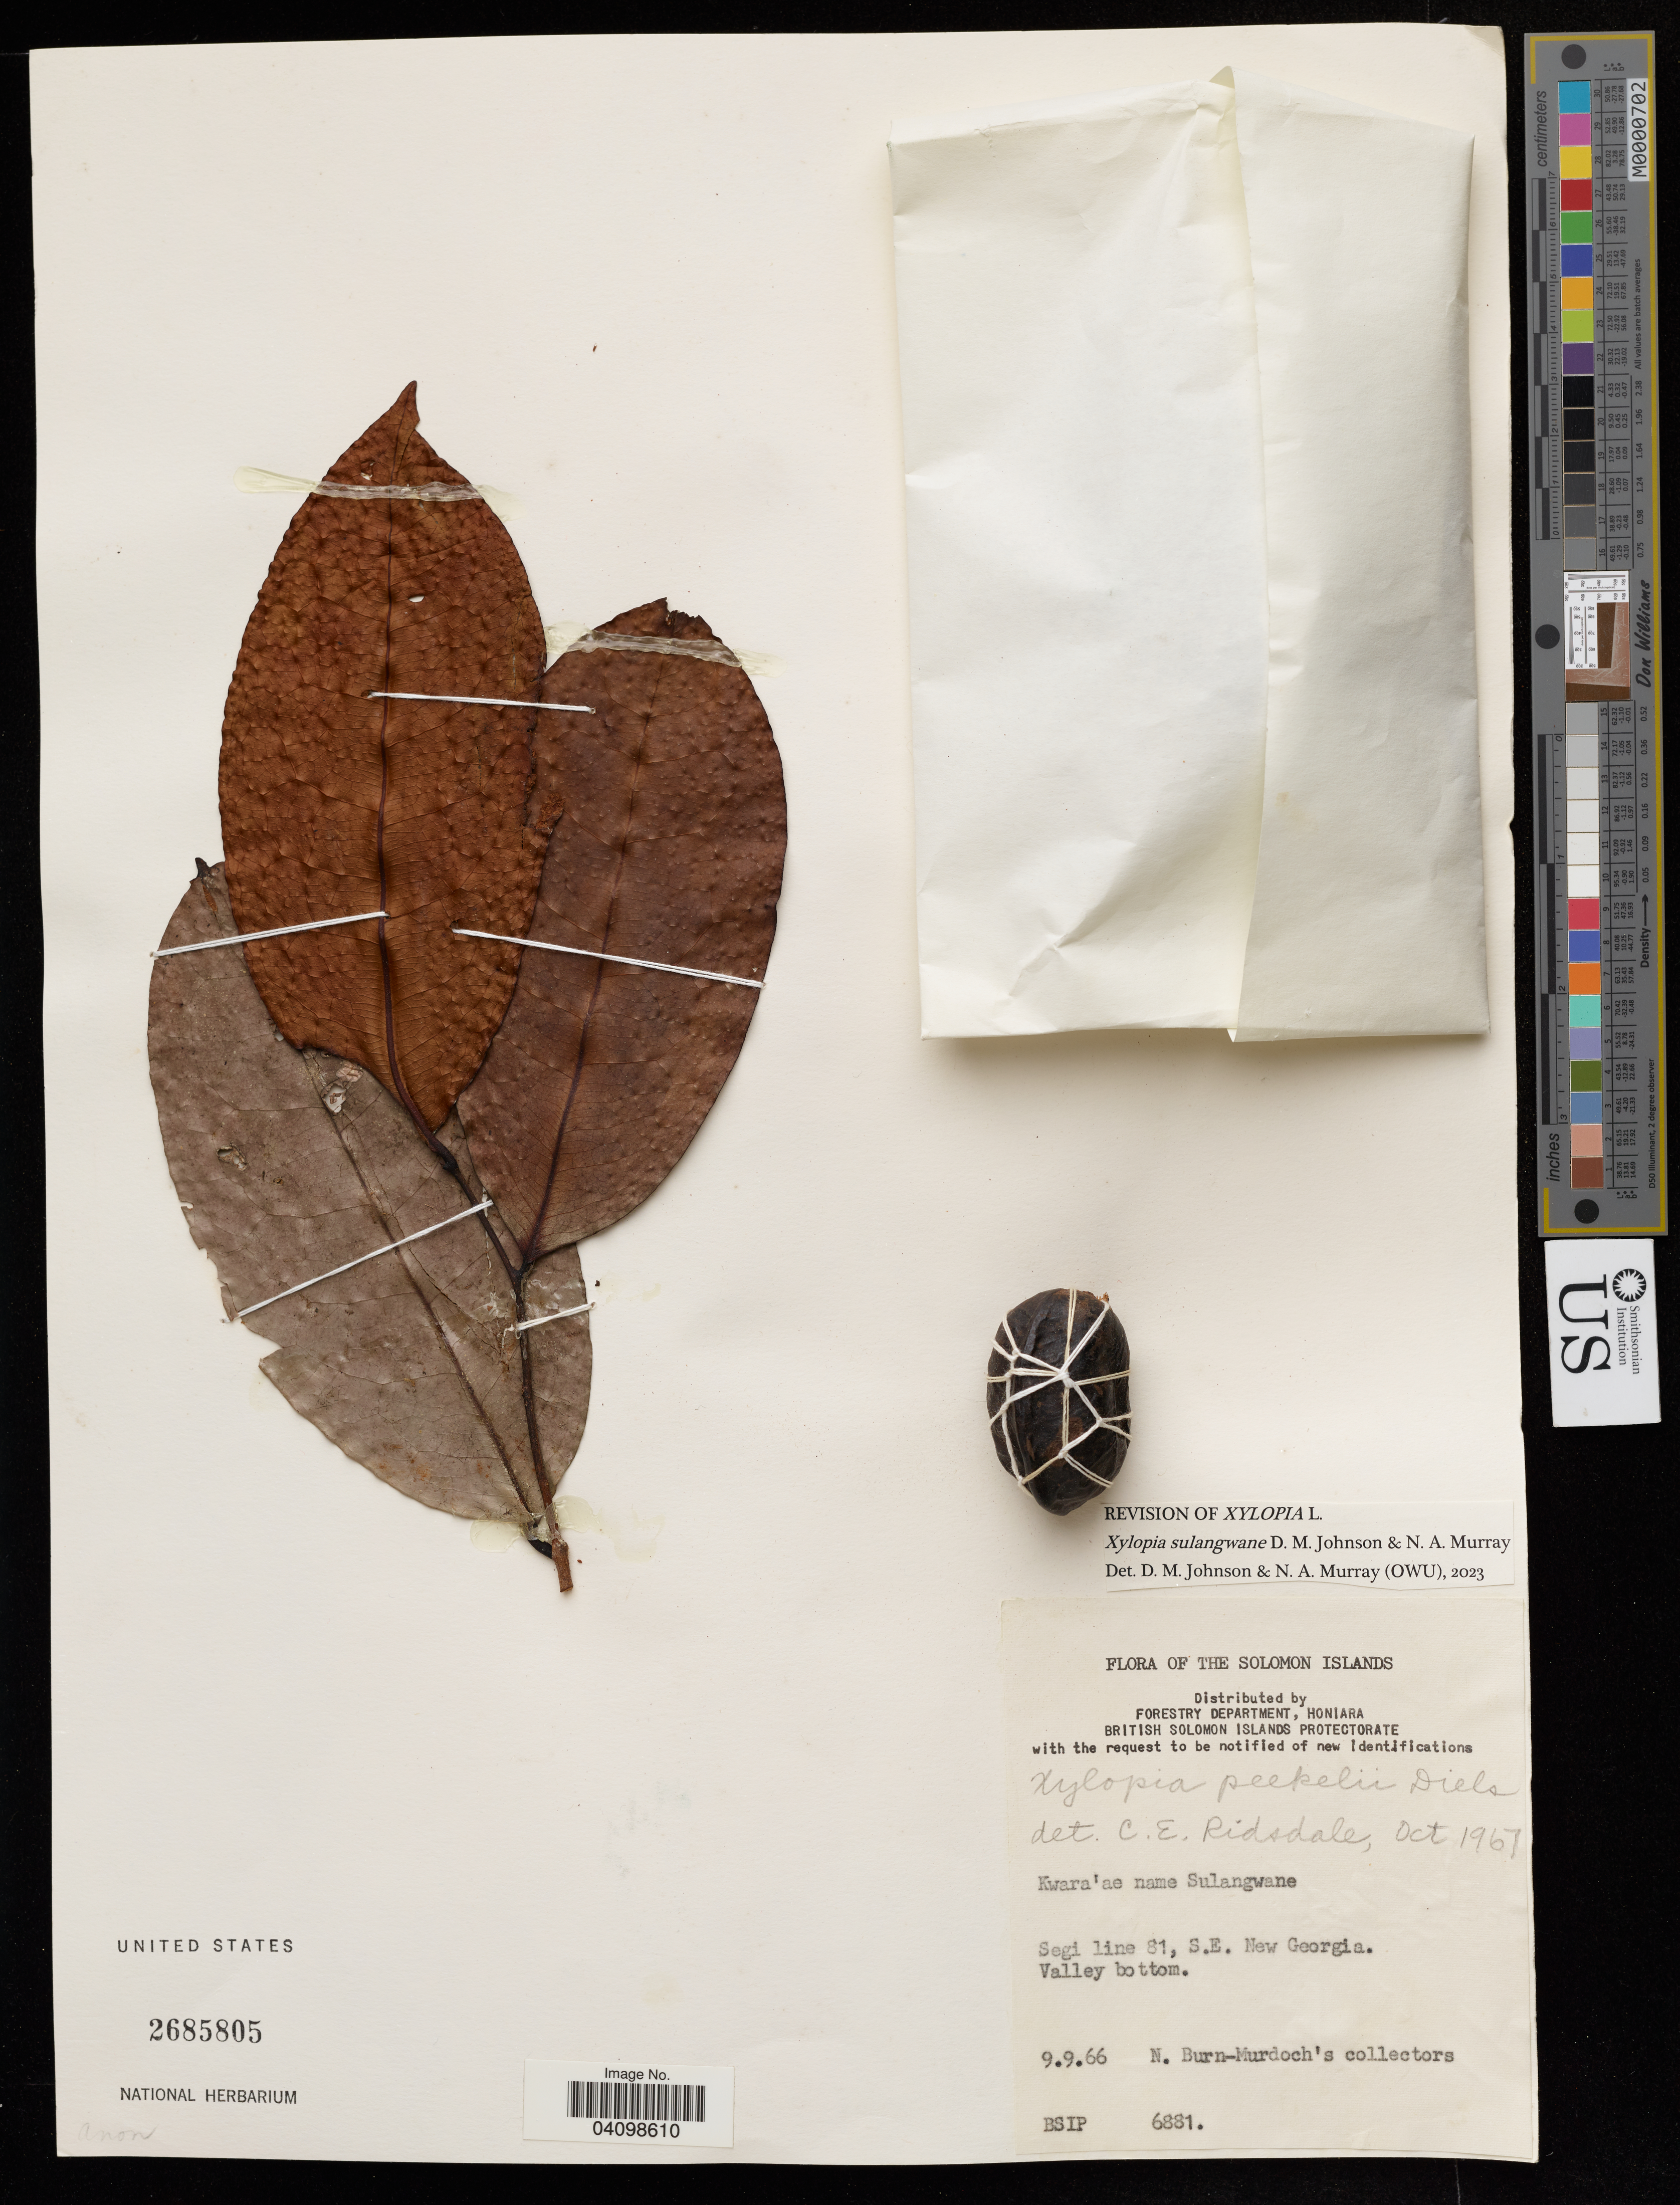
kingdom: Plantae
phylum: Tracheophyta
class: Magnoliopsida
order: Magnoliales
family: Annonaceae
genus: Xylopia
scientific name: Xylopia sulangwane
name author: D.M. Johnson & N.A. Murray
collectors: N. Burn-Murdoch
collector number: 6881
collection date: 1966-09-09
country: Solomon Islands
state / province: Solomon Islands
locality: Segi line 81, S.E. New Georgia.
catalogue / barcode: US 2685805